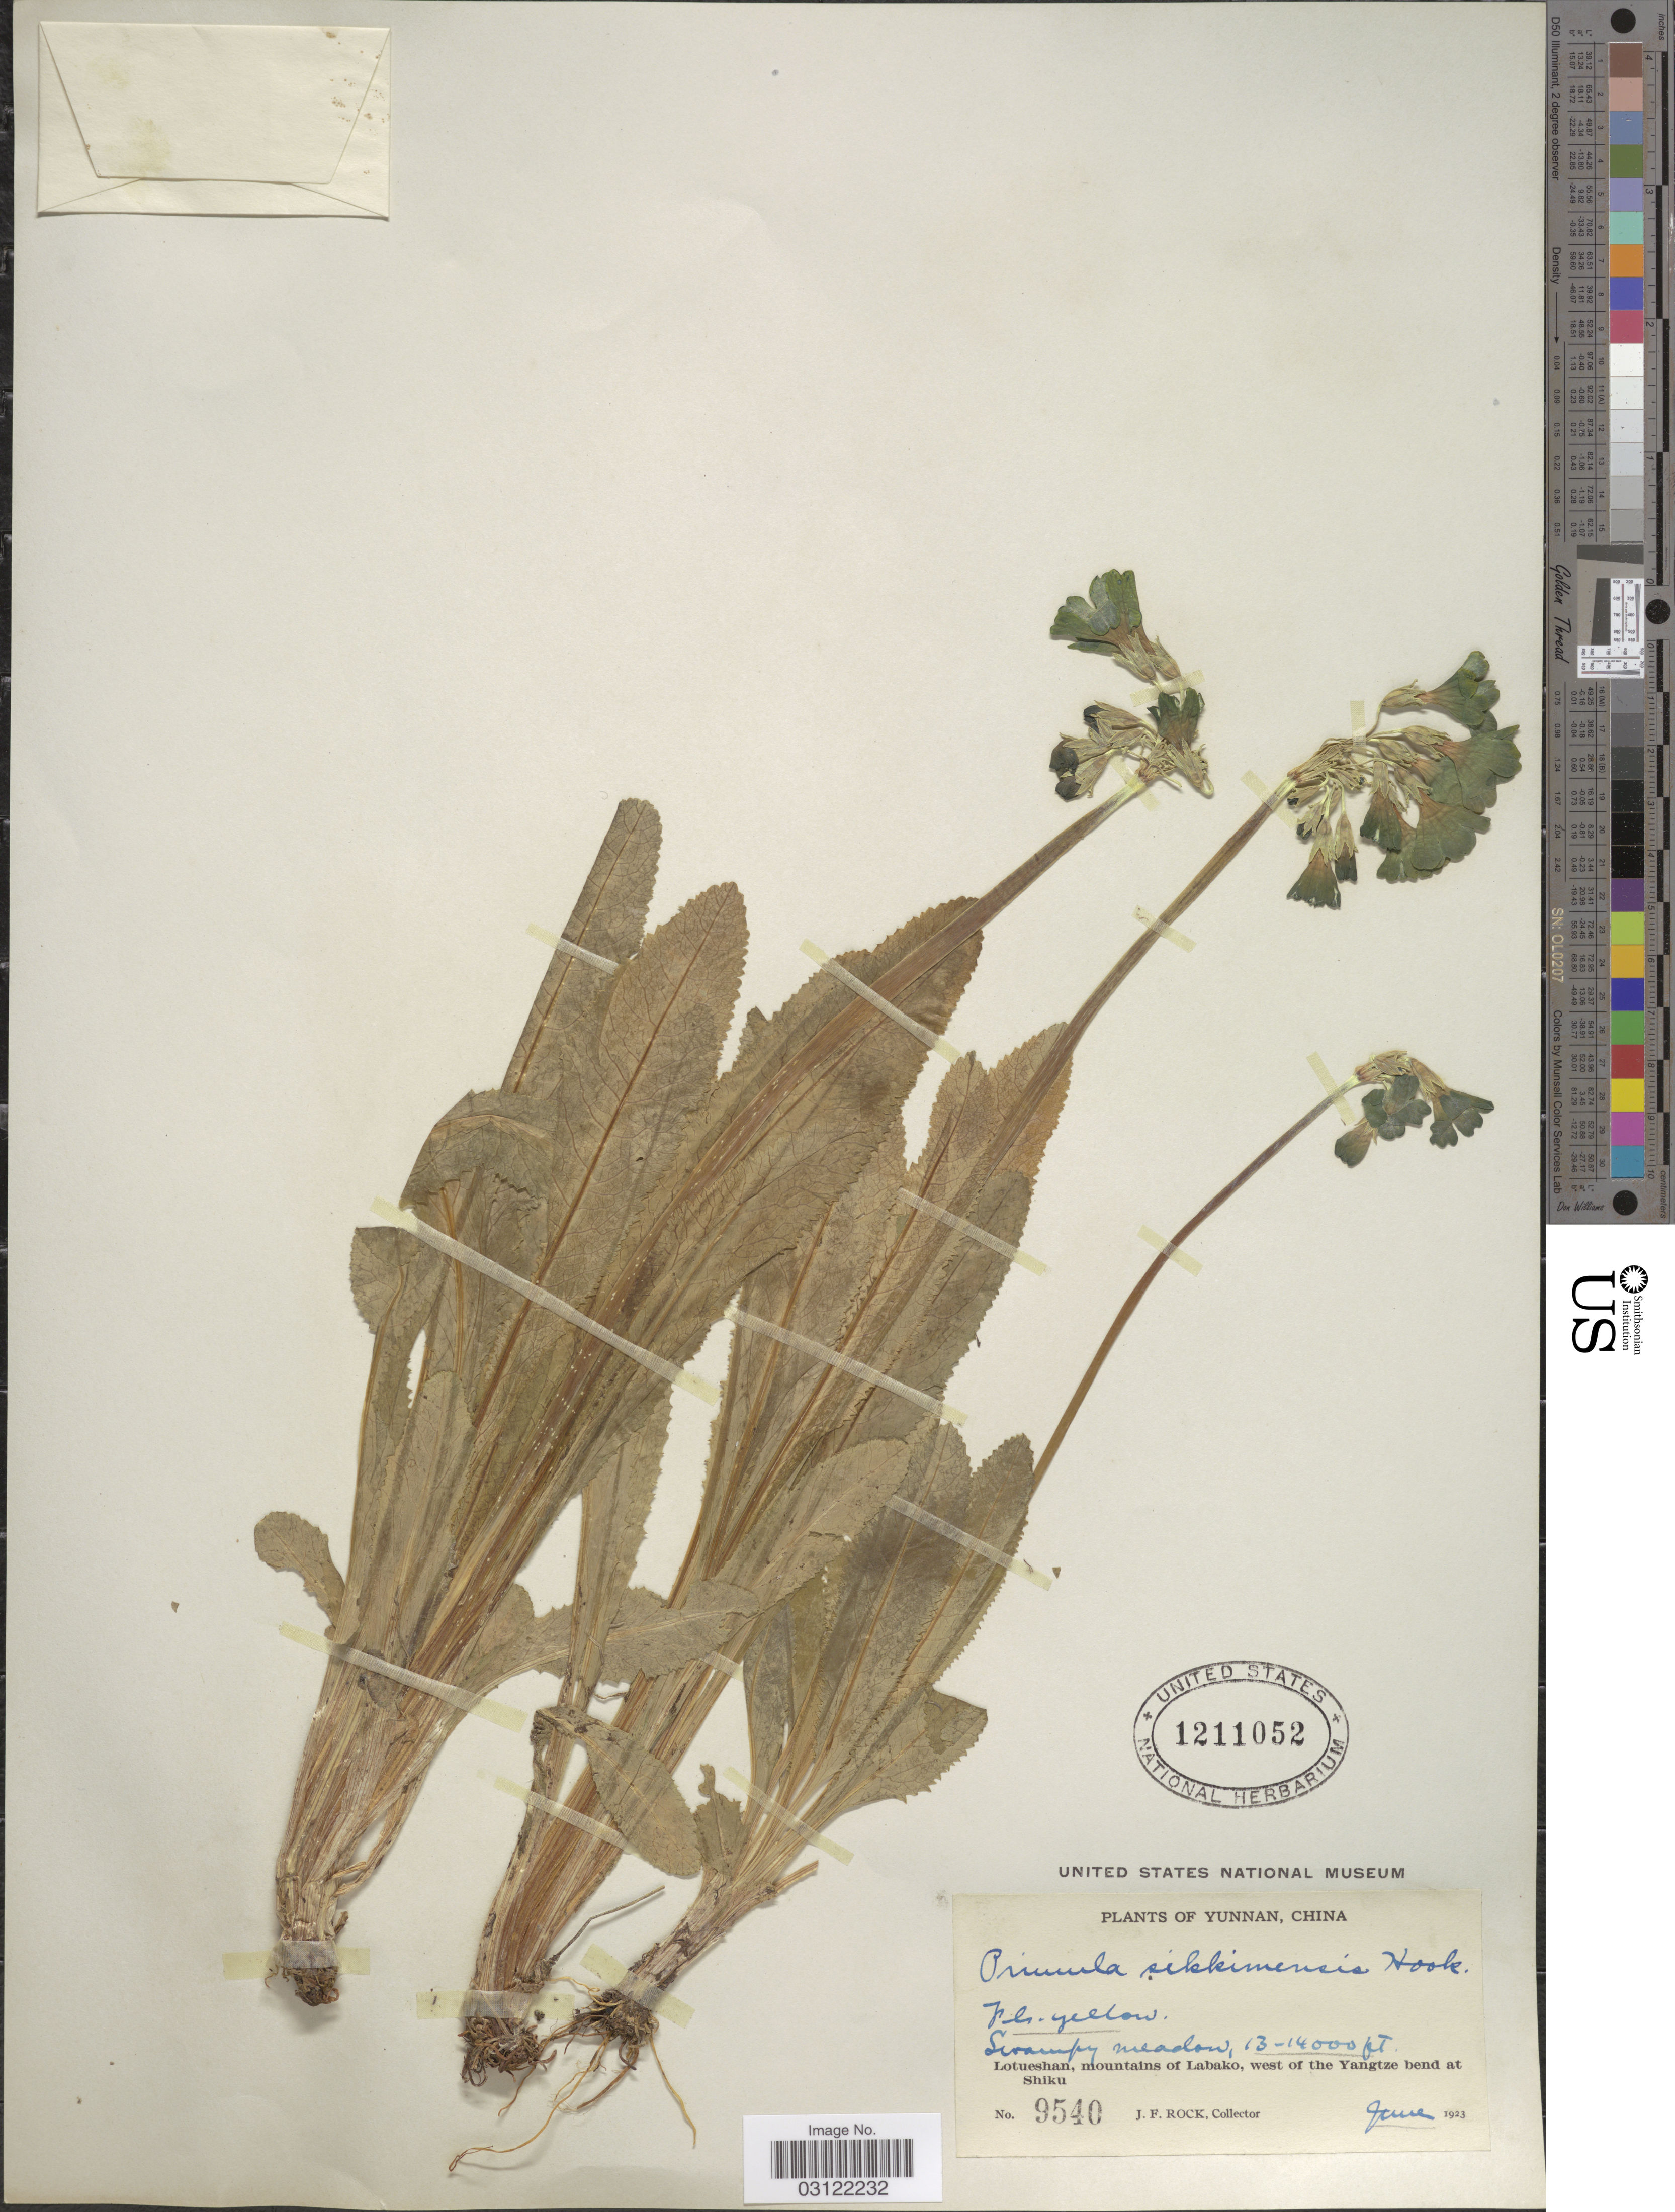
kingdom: Plantae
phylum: Tracheophyta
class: Magnoliopsida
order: Ericales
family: Primulaceae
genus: Primula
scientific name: Primula sikkimensis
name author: Hook.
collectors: J. Rock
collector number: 9540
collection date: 1923-06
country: China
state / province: Yunnan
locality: Lotueshan, mountains of Labako, west of the Yangtze bend at Shiku.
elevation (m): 3962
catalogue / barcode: US 1211052